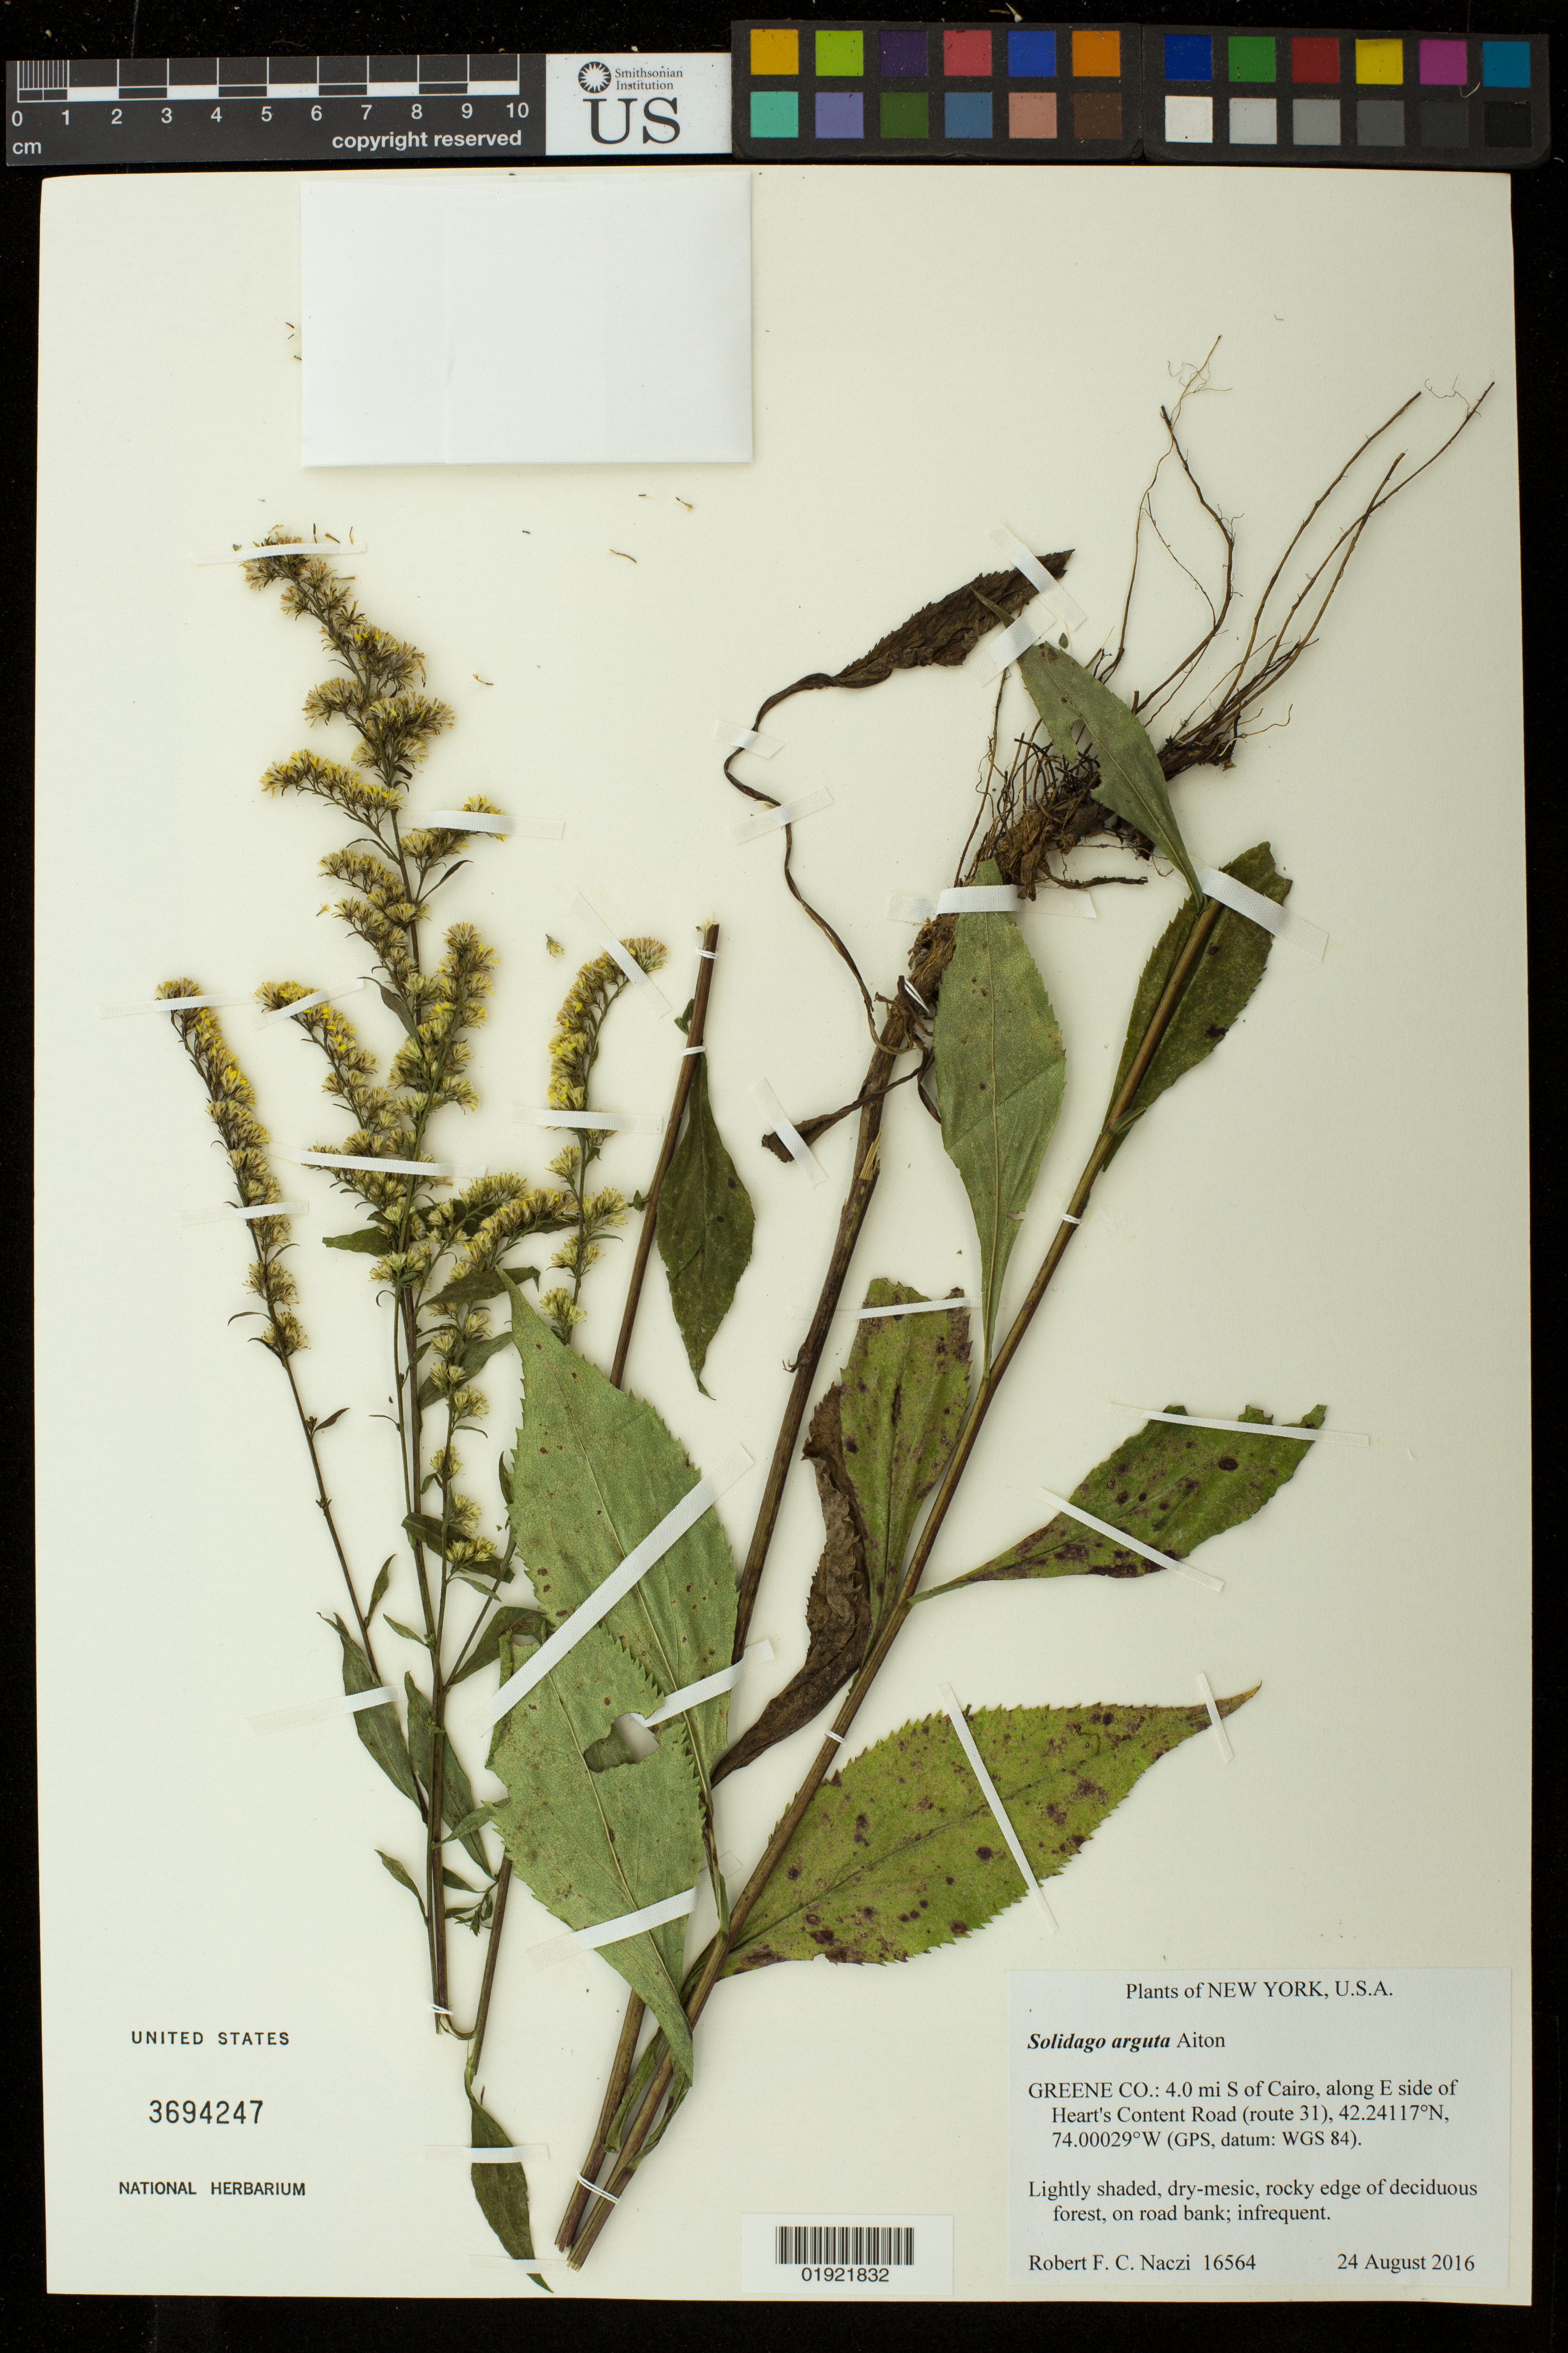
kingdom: Plantae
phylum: Tracheophyta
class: Magnoliopsida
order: Asterales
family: Asteraceae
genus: Solidago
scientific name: Solidago arguta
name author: Aiton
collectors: R. F. C. Naczi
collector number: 16564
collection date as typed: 24 August 2016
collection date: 2016-08-24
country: United States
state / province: New York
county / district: Greene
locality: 4.0 mi S of Cairo, along E side of Heart's Content Road (route 31)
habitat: Lightly shaded, dry-mesic, rocky edge of deciduous forest, on road bank.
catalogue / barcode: US 3694247